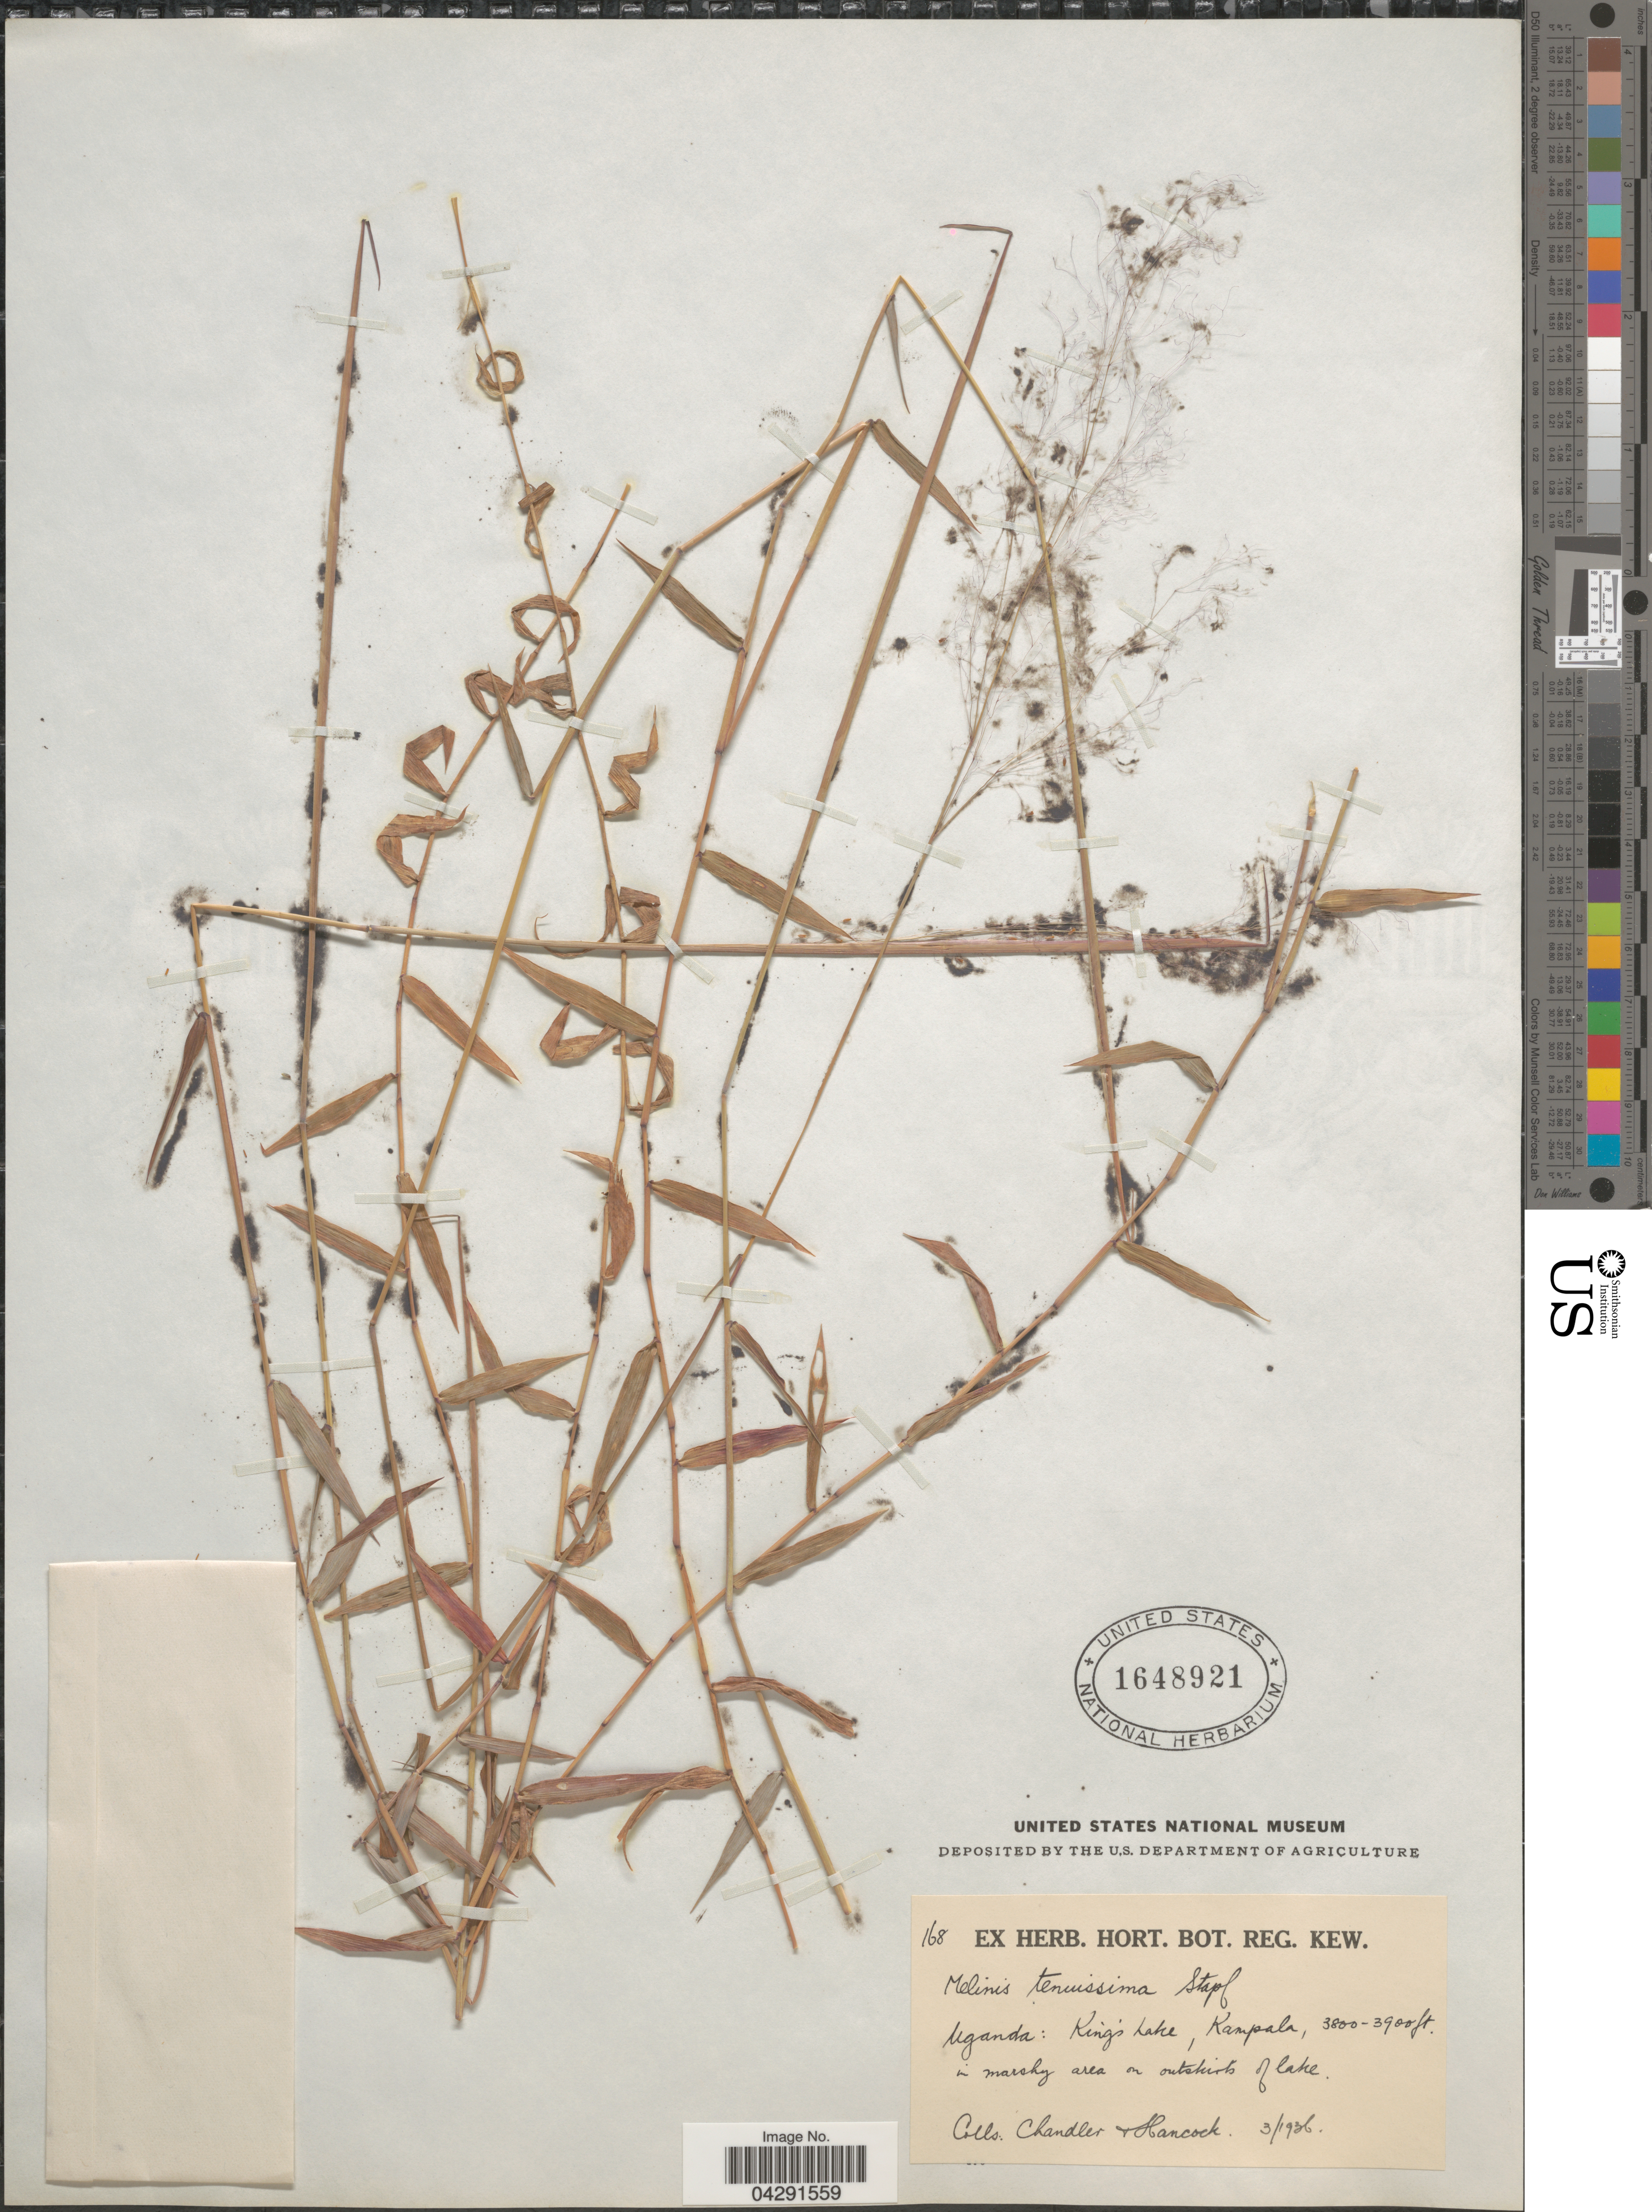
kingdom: Plantae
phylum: Tracheophyta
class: Liliopsida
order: Poales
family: Poaceae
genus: Melinis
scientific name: Melinis tenuissima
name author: Stapf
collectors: Chandler & Hancock, --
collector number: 168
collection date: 1936-03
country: Uganda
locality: King's Lake, Kampala, in marshy area on outskirts of lake.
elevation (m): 1158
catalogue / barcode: US 1648921